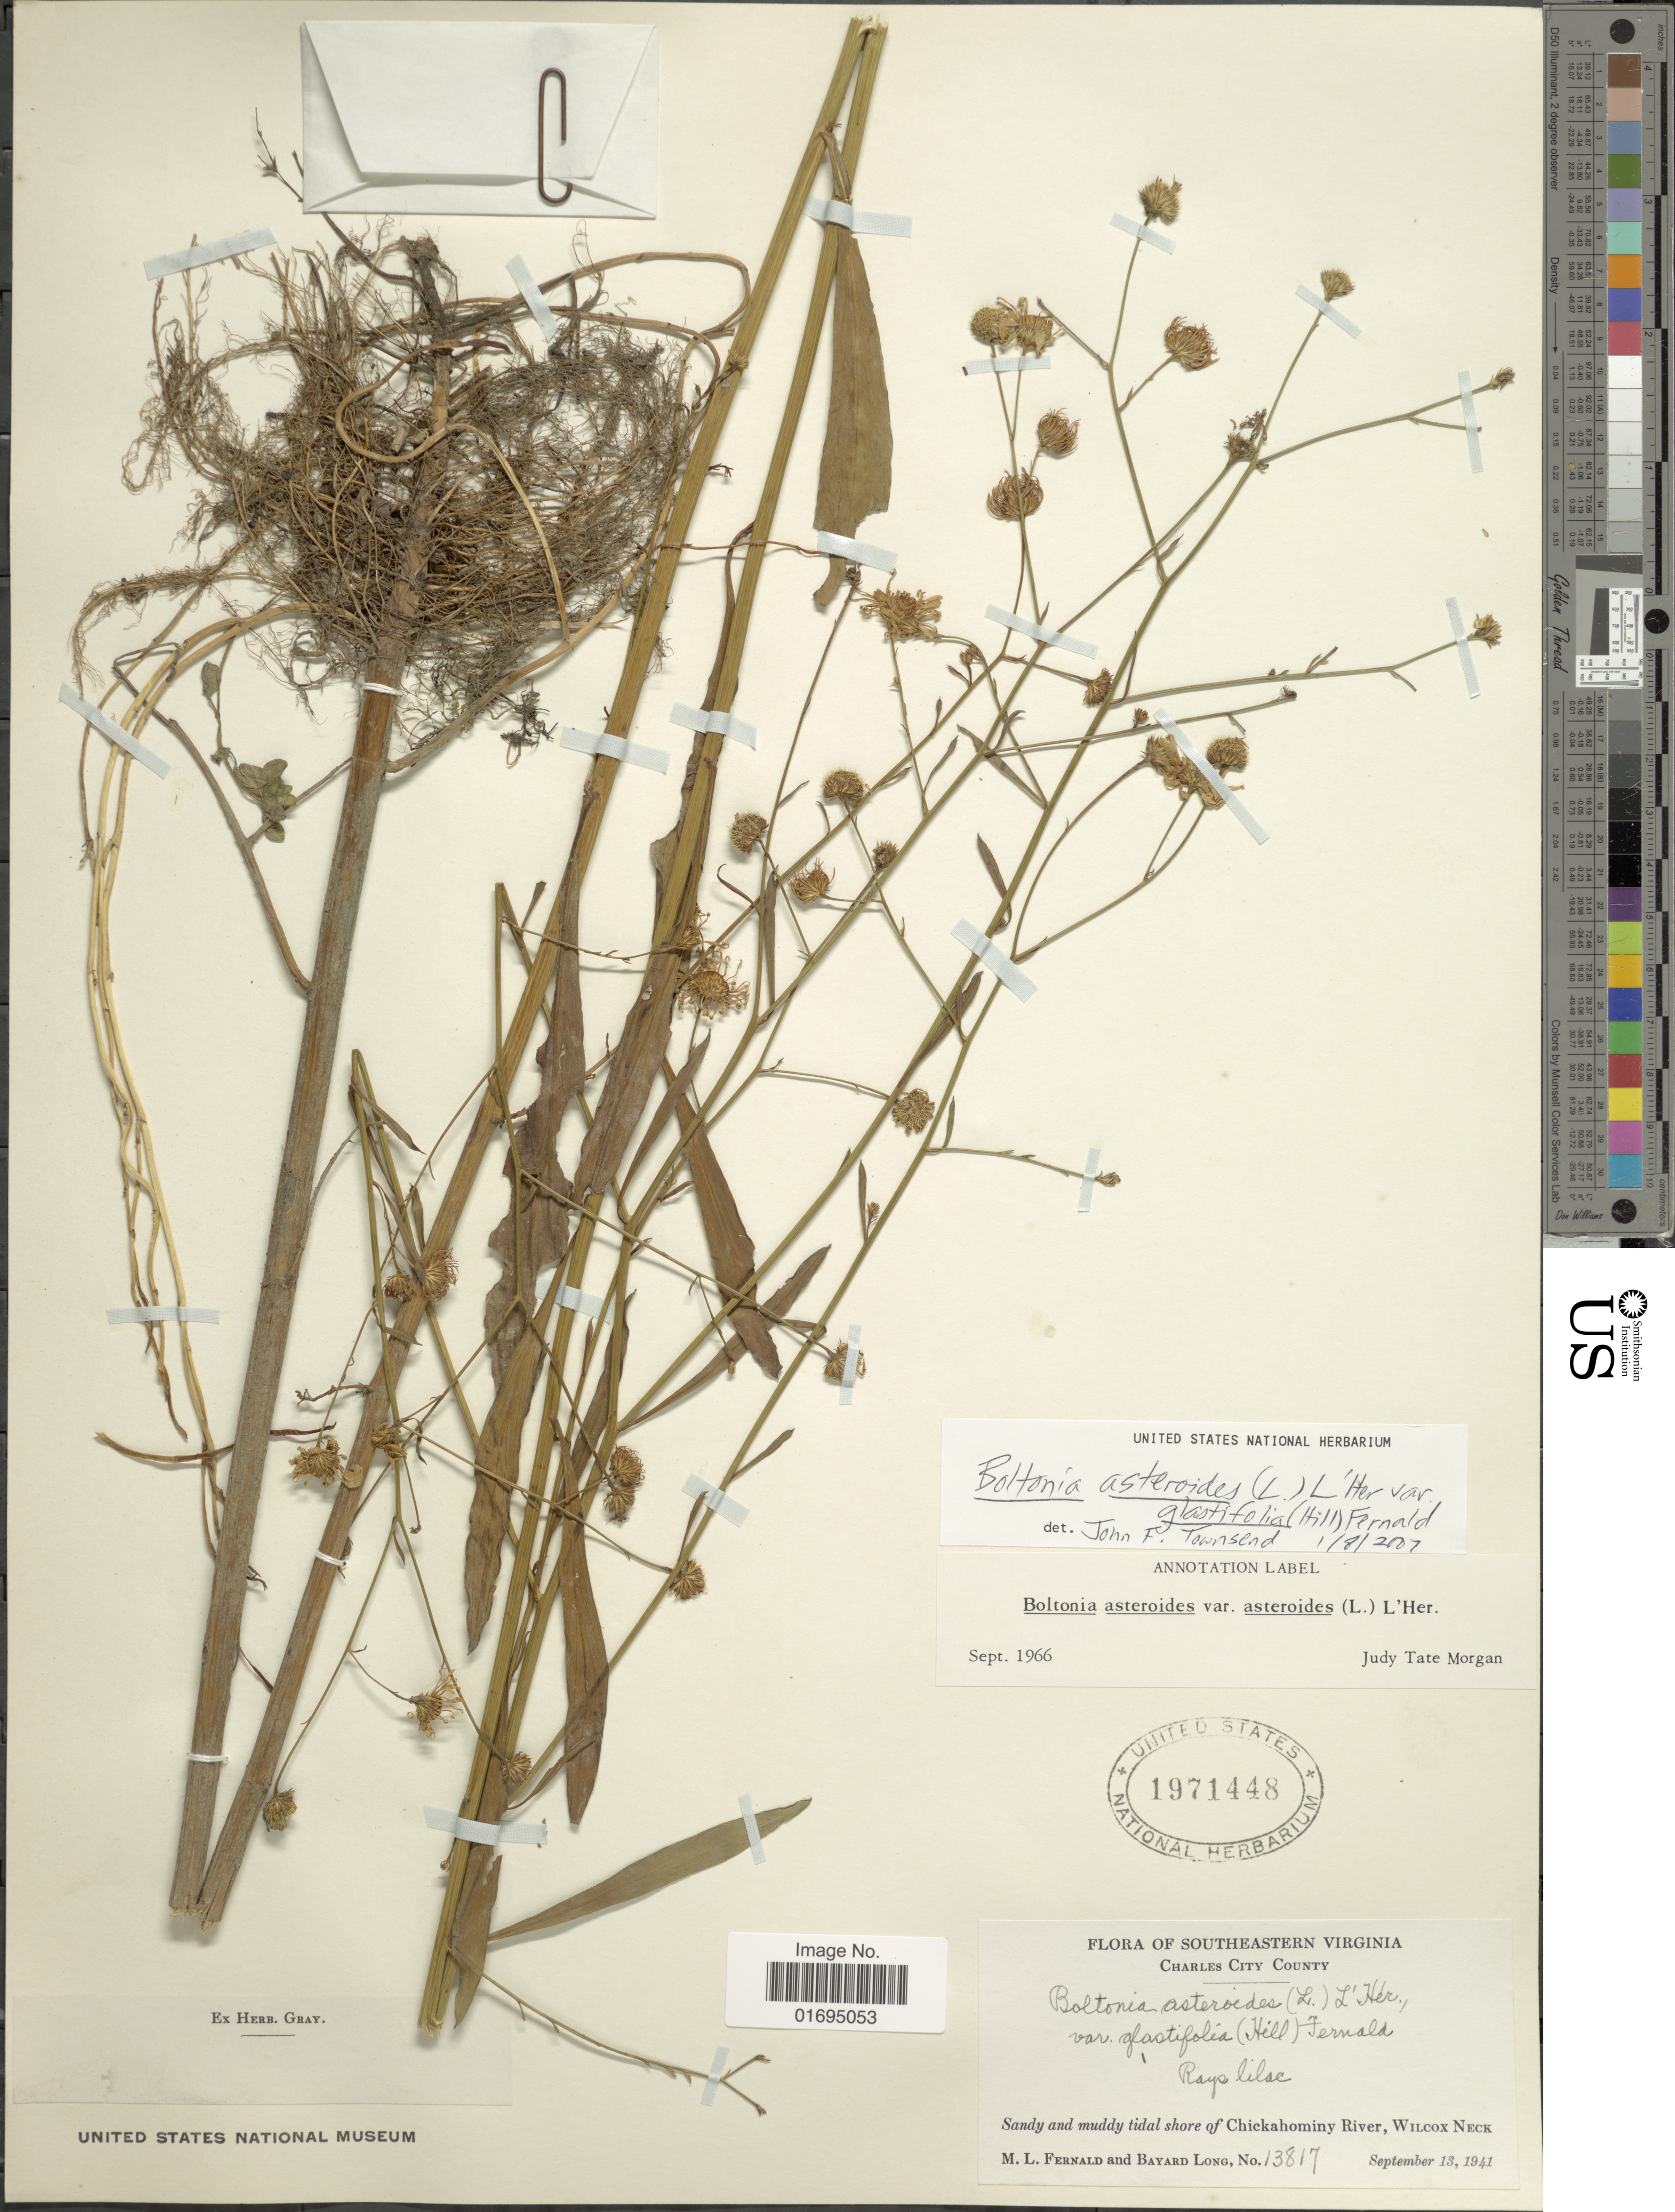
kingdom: Plantae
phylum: Tracheophyta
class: Magnoliopsida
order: Asterales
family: Asteraceae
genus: Boltonia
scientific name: Boltonia asteroides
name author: (L.) L'Hér.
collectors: M. L. Fernald & B. Long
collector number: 13817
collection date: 1941-09-13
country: United States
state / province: Virginia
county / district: Charles City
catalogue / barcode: US 1971448